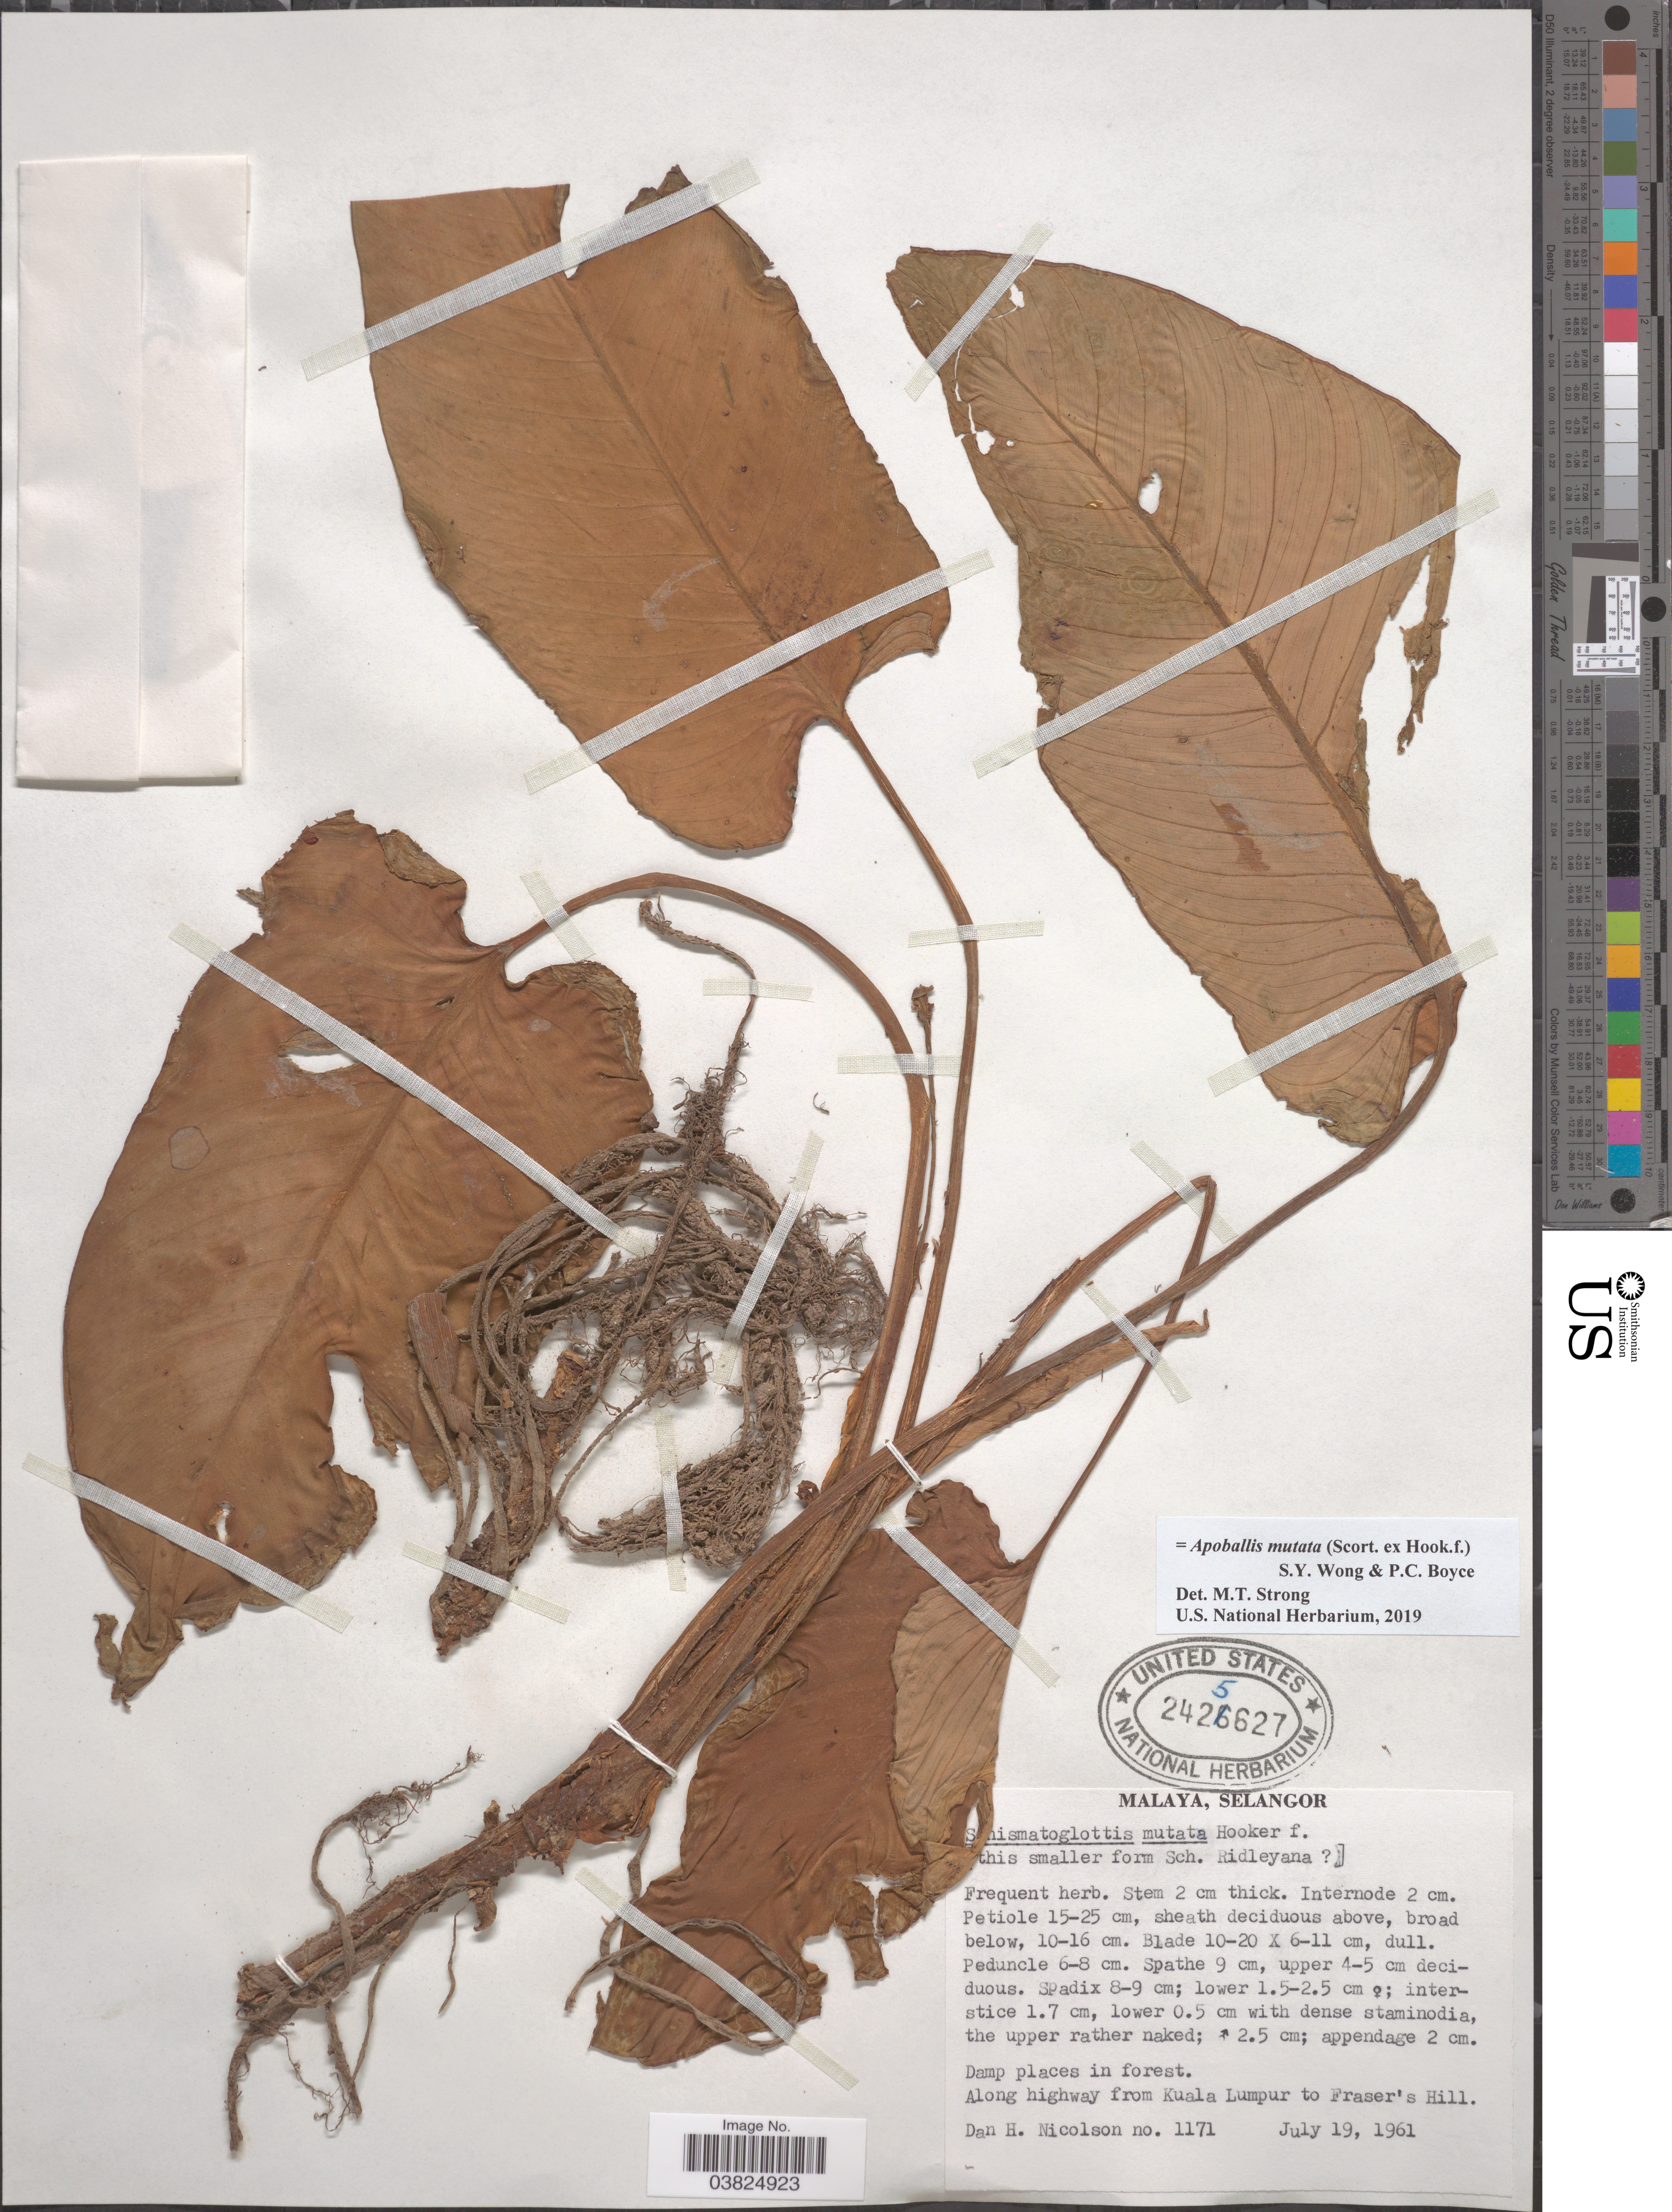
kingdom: Plantae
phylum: Tracheophyta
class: Liliopsida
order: Alismatales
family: Araceae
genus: Apoballis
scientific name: Apoballis mutata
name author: (Scort. ex Hook. f.) S.Y. Wong & P.C. Boyce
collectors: D. H. Nicolson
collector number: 1171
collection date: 1961-07-19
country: Malaysia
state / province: Selangor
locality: Malaya. Along highway from Kuala Lumpur to Fraser's Hill.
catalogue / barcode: US 2425627